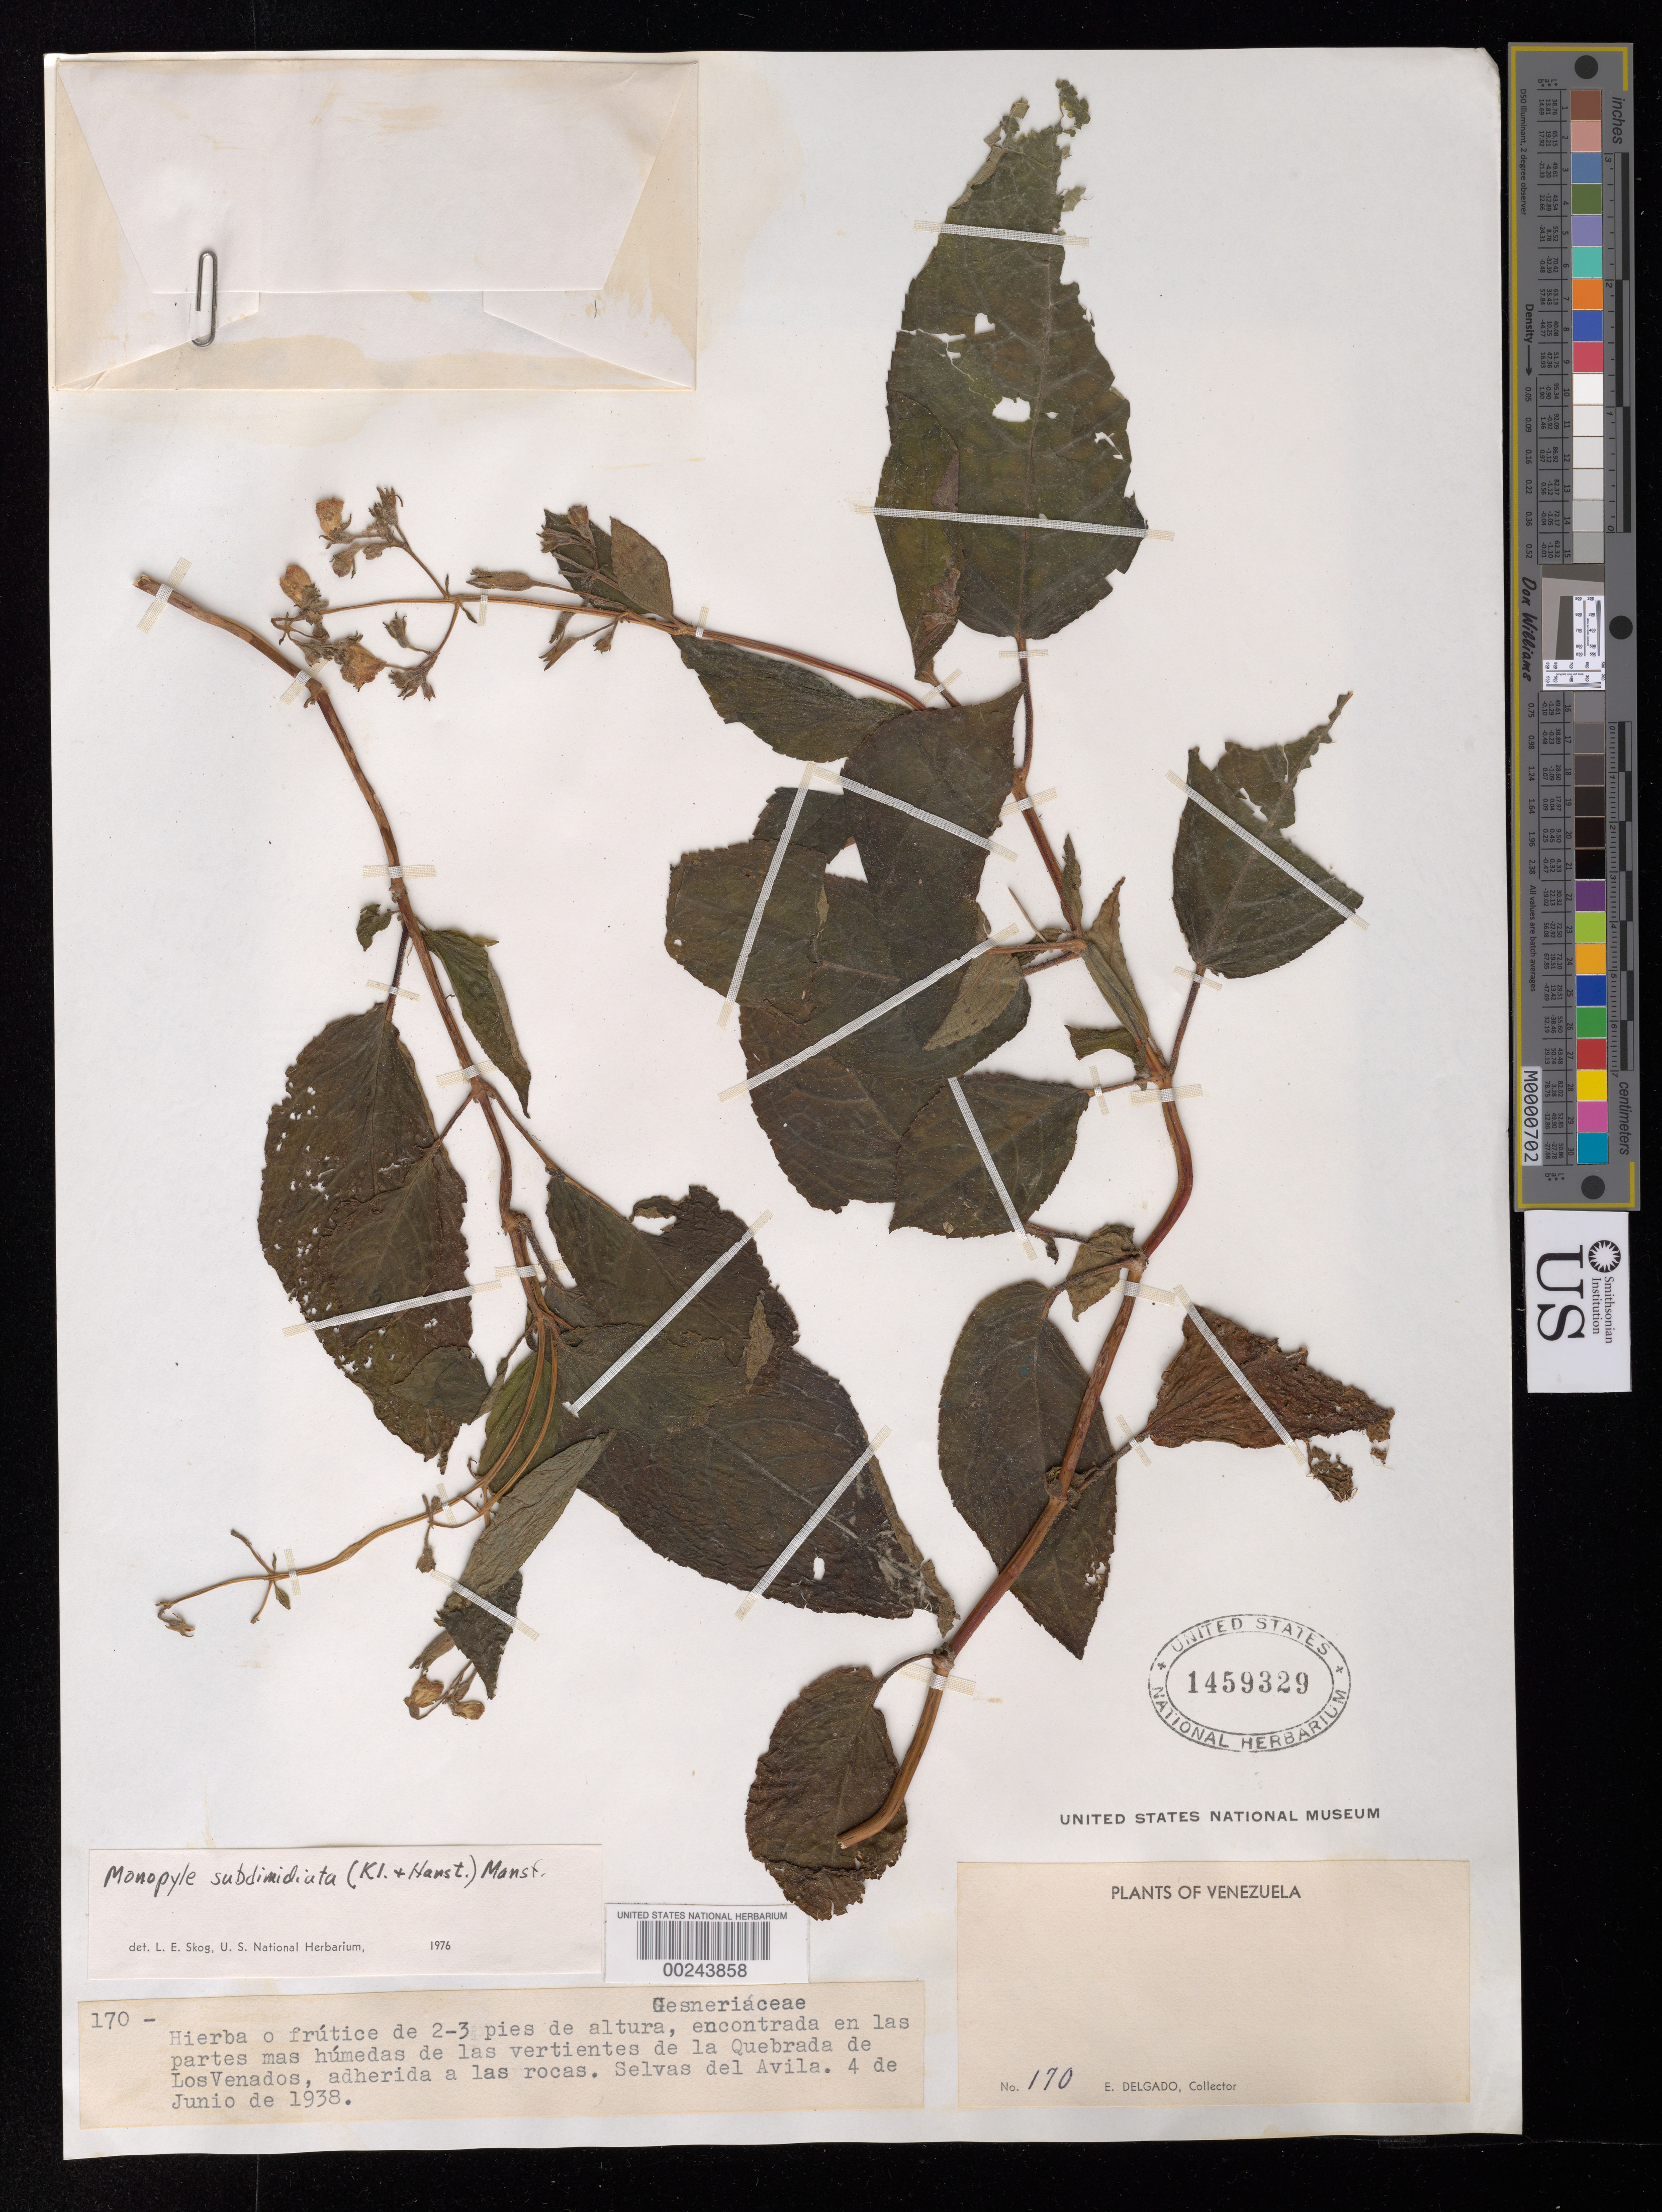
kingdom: Plantae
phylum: Tracheophyta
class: Magnoliopsida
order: Lamiales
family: Gesneriaceae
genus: Monopyle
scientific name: Monopyle subdimidiata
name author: (Klotzsch & Hanst.) Mansf.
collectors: E. Delgado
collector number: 170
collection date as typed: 04 Jun 1938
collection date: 1938-06-04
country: Venezuela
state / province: Distrito Federal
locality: Slopes of Quebrada de los Venados, Avila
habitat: Forests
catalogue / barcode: US 1459329